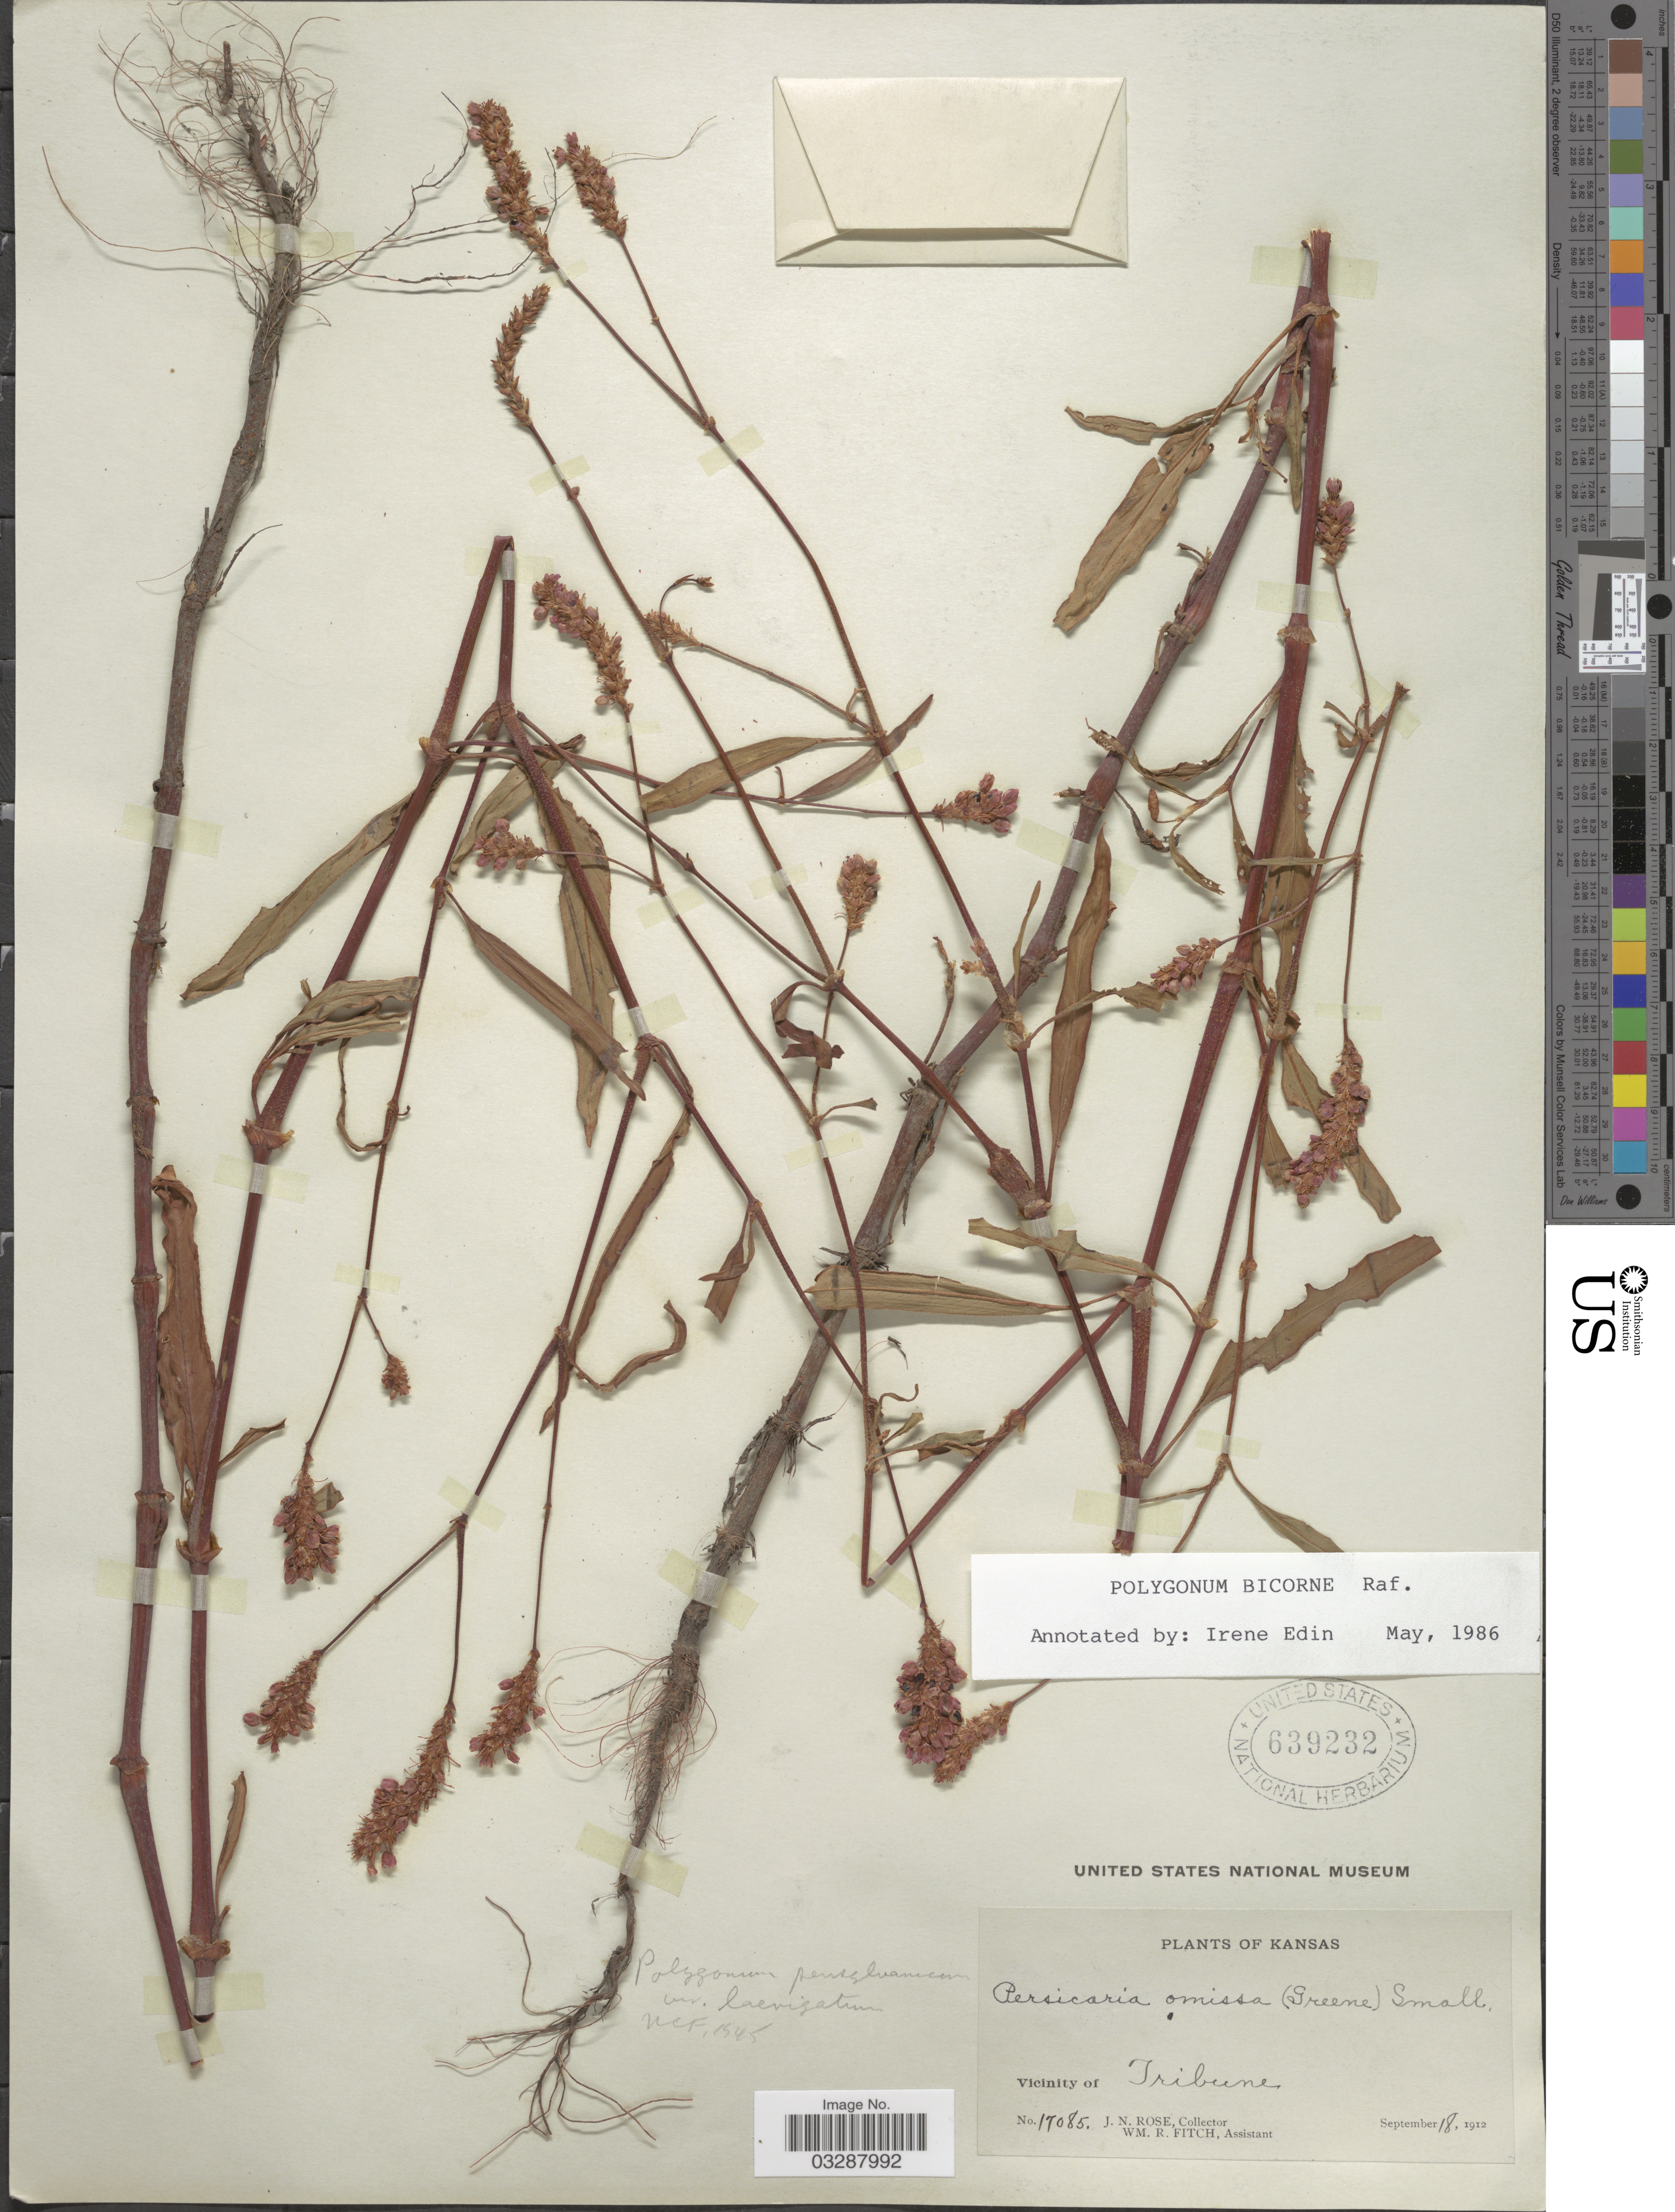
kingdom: Plantae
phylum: Tracheophyta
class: Magnoliopsida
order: Caryophyllales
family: Polygonaceae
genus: Persicaria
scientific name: Persicaria bicornis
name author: (Raf.) Nieuwl.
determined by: Atha, D. E.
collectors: J. N. Rose & W. R. Fitch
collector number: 17085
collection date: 1912-09-18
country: United States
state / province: Kansas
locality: Vicinity of Tribune.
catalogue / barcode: US 639232